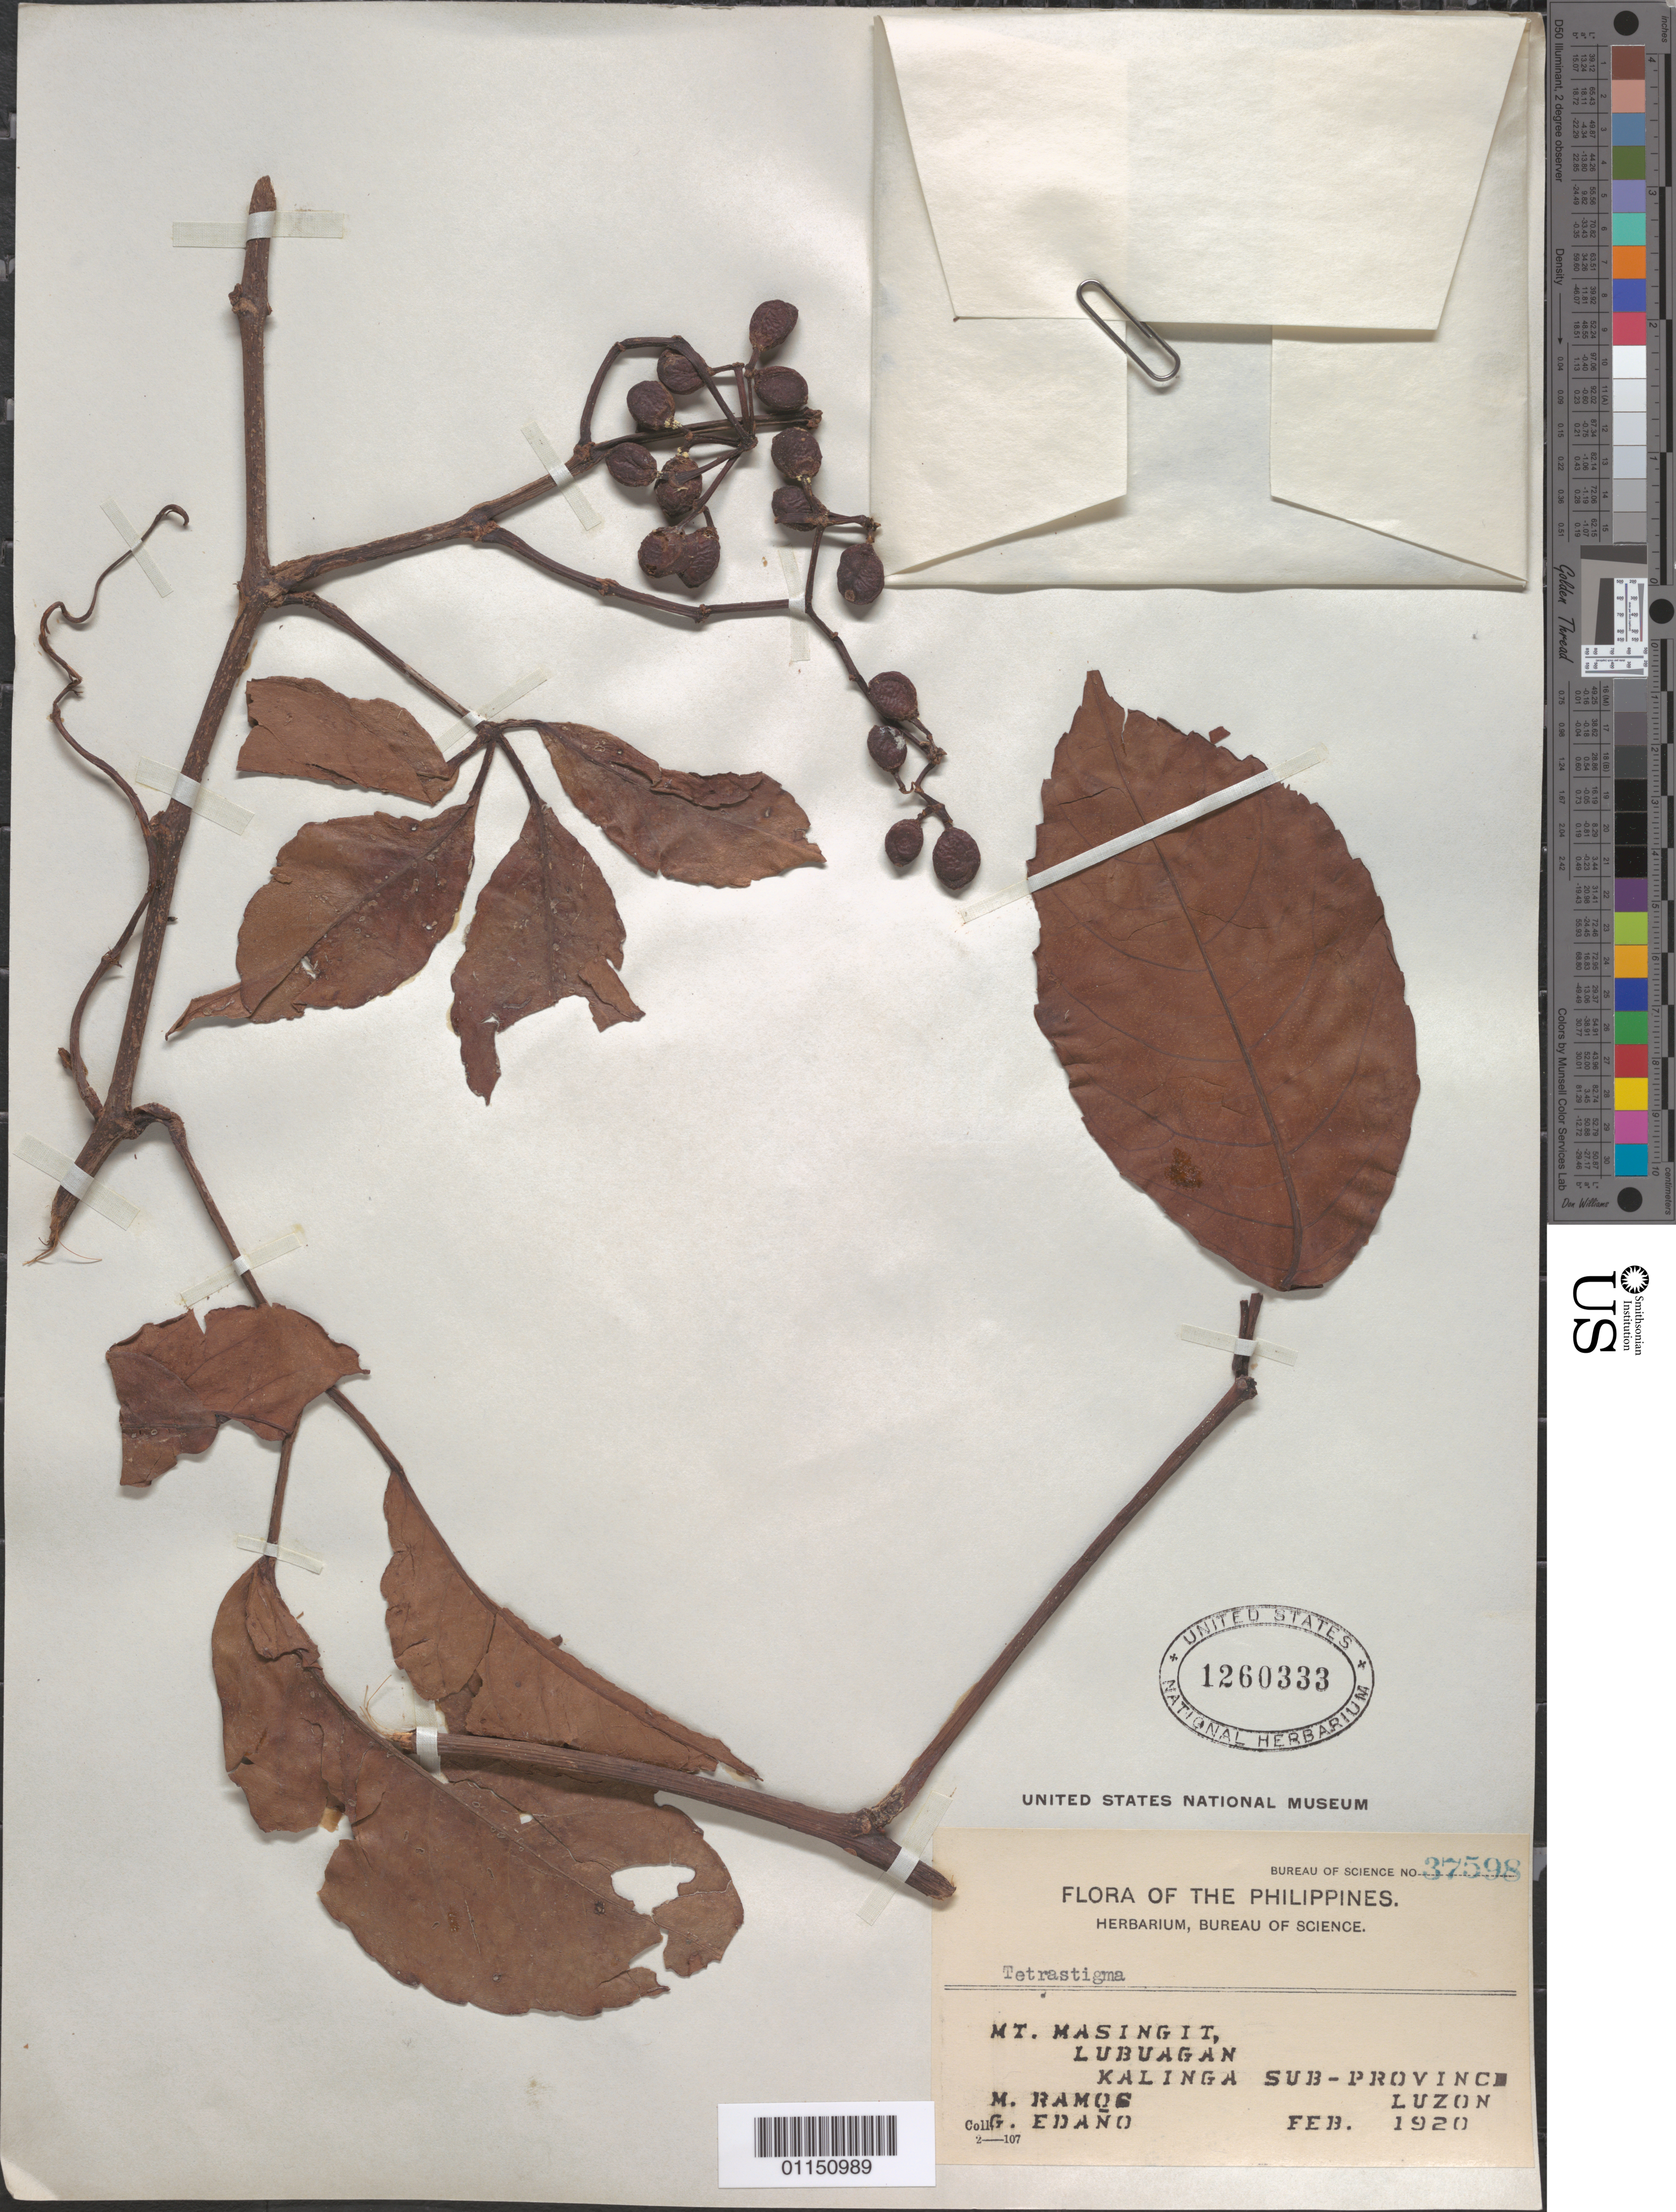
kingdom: Plantae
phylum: Tracheophyta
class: Magnoliopsida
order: Vitales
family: Vitaceae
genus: Tetrastigma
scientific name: Tetrastigma sp.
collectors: M. Ramos & G. Edaño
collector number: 37598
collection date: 1920-02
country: Philippines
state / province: Cordillera (Administrative Region)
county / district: Apayao / Kalinga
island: Luzon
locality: Mt Masingit, Lubuagan.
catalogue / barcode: US 1260333